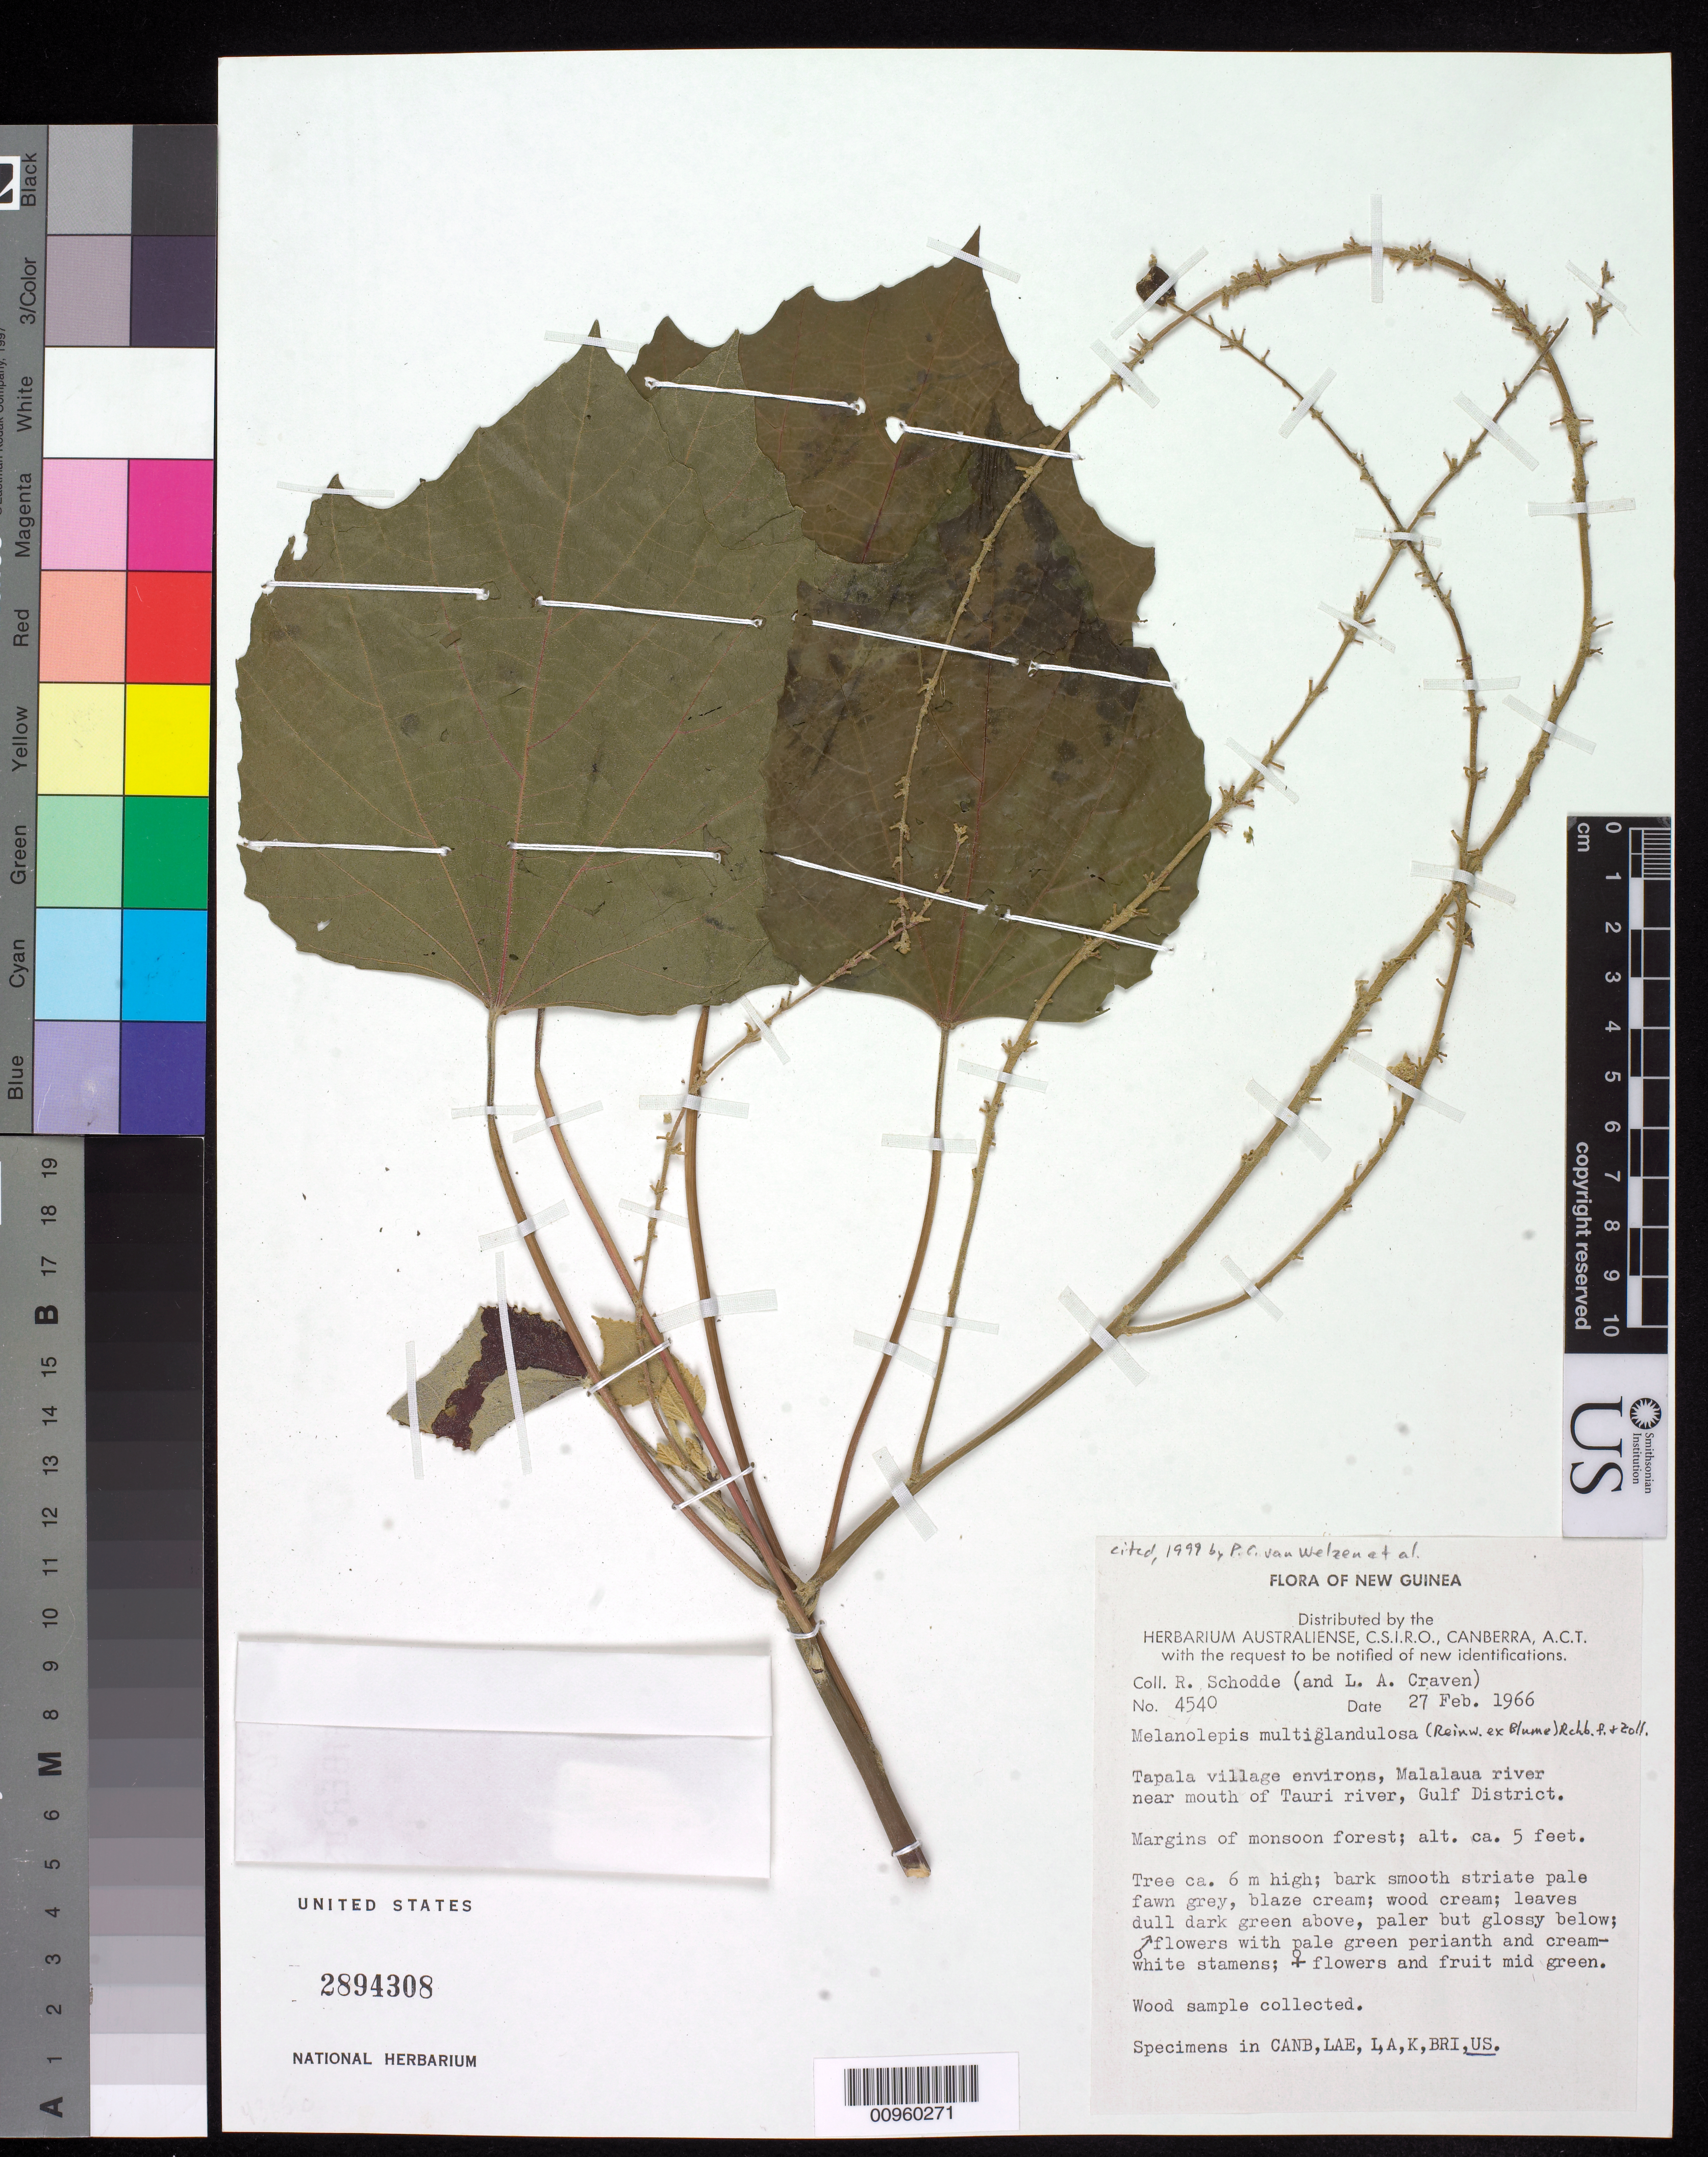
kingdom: Plantae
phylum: Tracheophyta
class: Magnoliopsida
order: Malpighiales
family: Euphorbiaceae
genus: Melanolepis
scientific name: Melanolepis multiglandulosa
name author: (Reinw. ex Blume) Rchb. f. & Zoll.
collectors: R. Schodde & L. A. Craven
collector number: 4540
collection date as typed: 27 Feb 1966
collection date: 1966-02-27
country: Papua New Guinea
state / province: Gulf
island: New Guinea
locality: Tapala village environs, Malalaua River near mouth of Tauri river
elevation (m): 2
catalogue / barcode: US 2894308